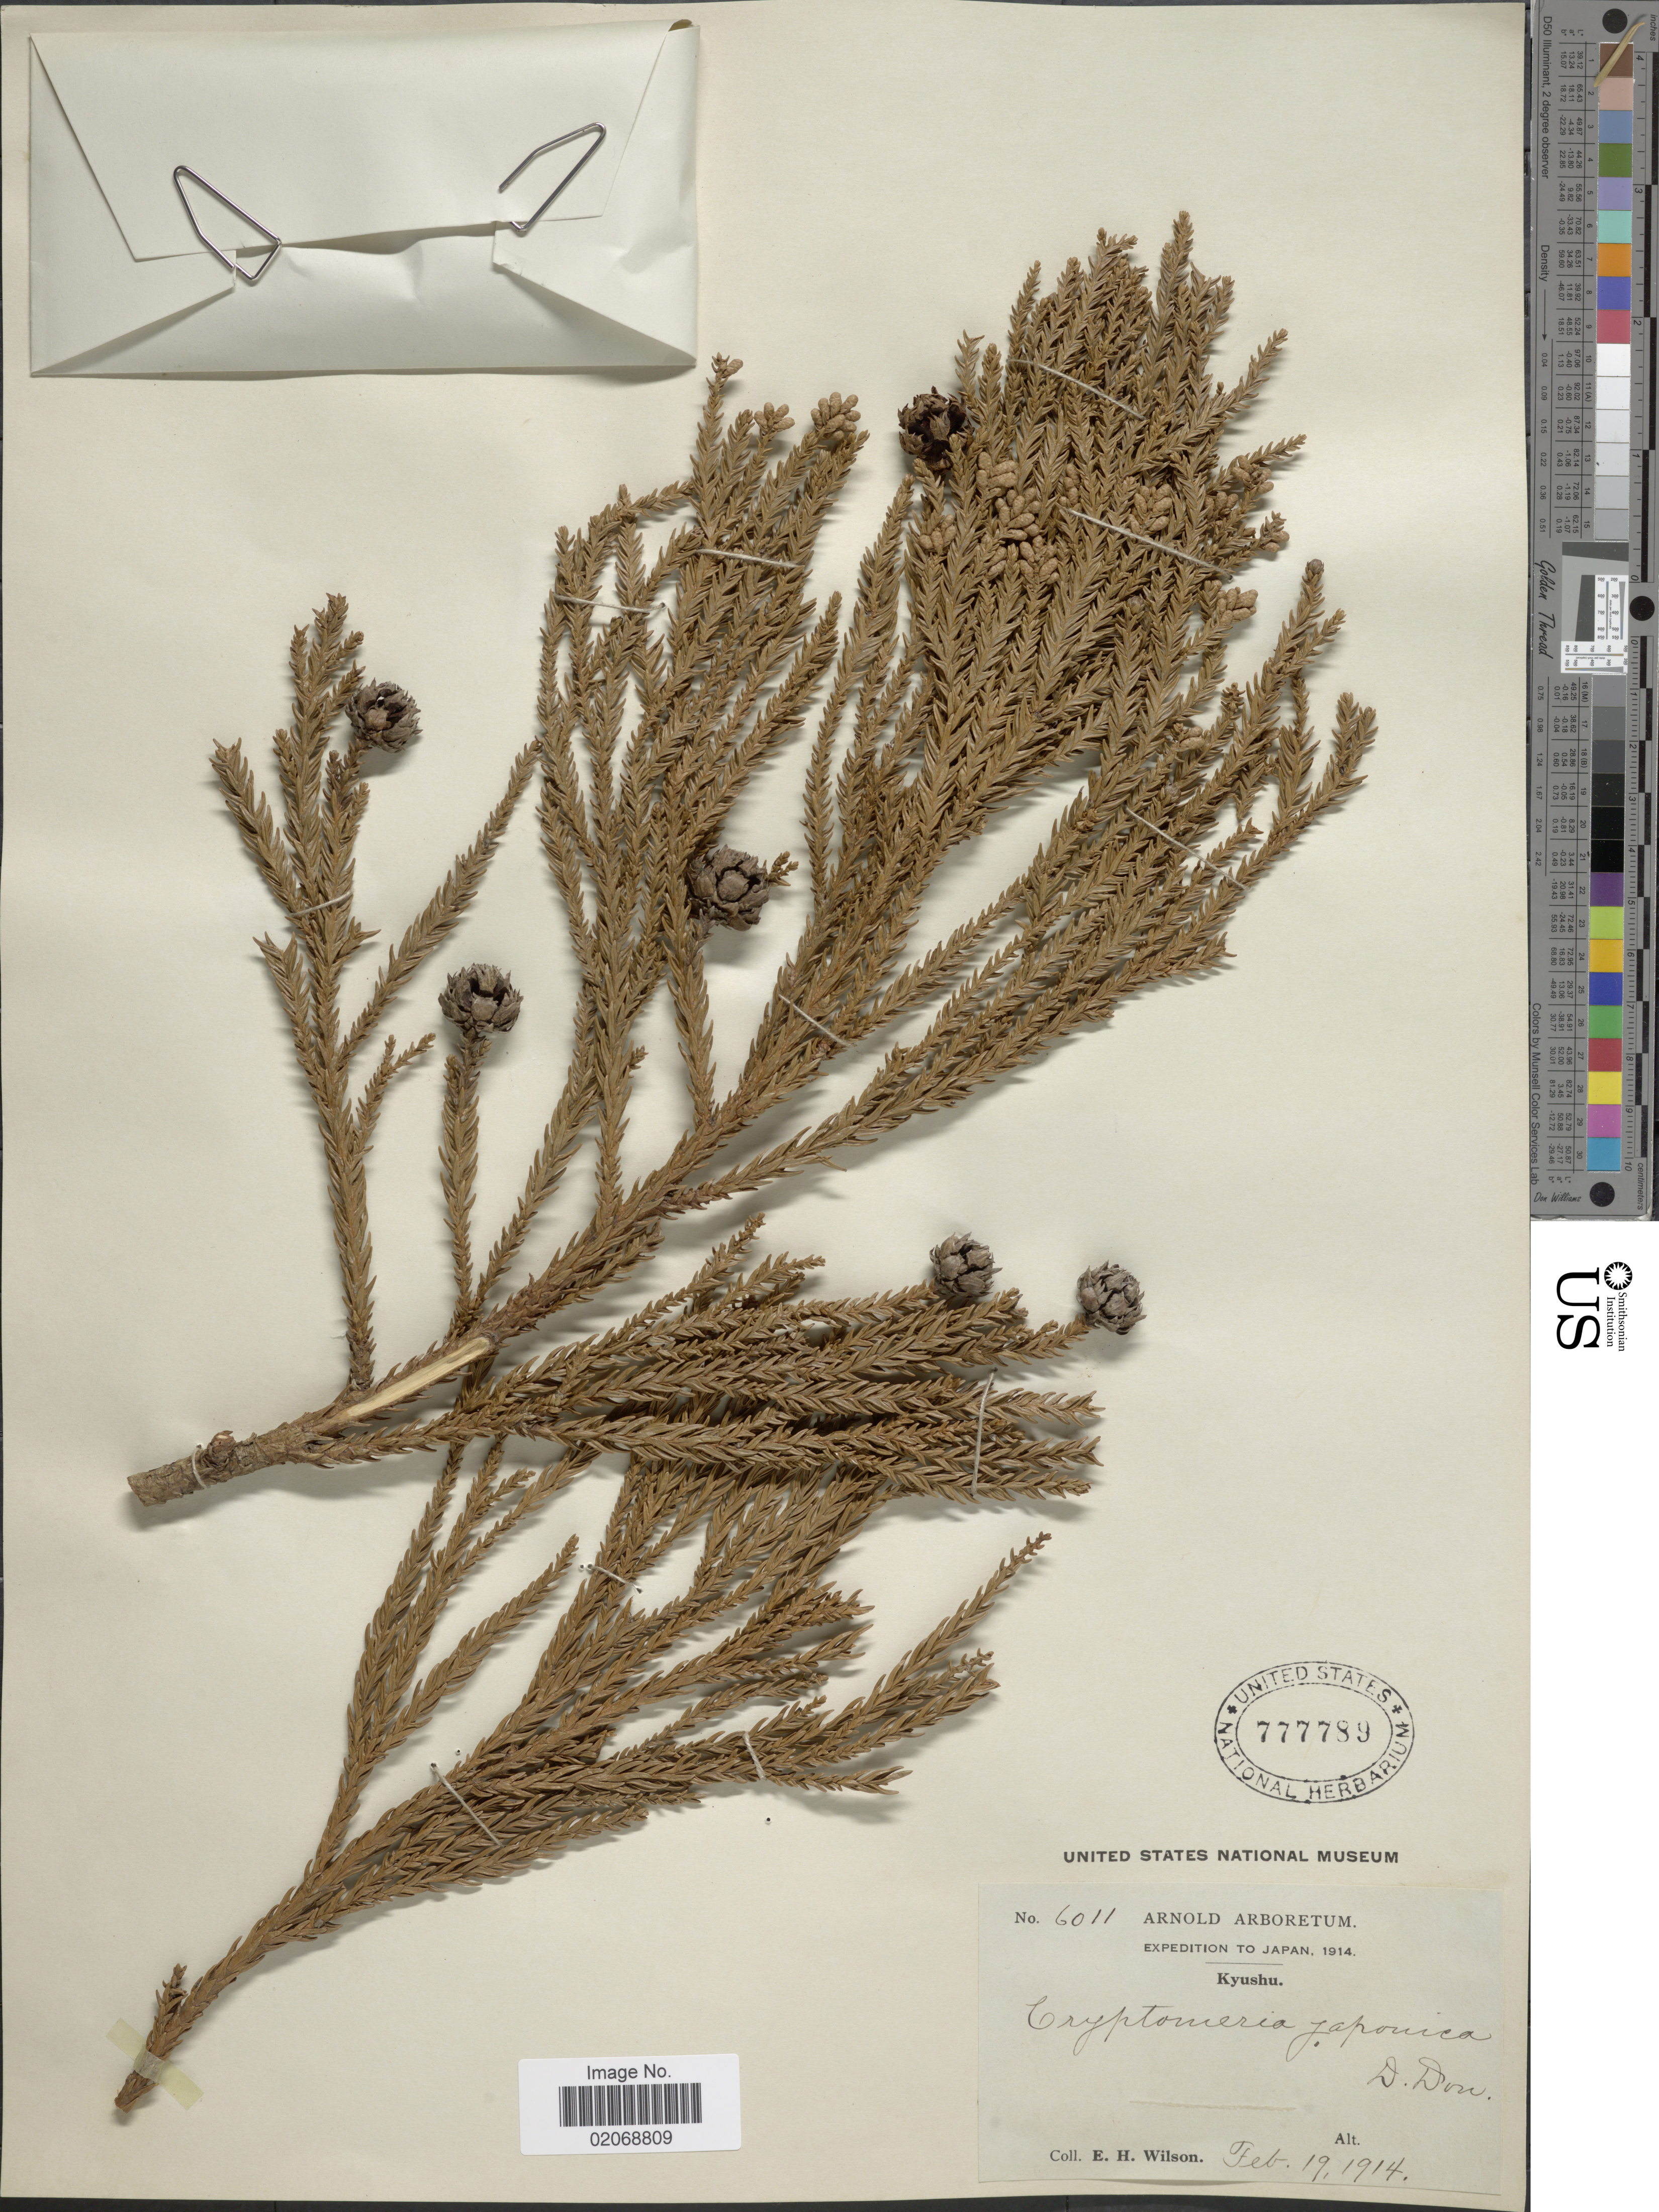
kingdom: Plantae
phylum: Tracheophyta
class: Pinopsida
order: Pinales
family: Cupressaceae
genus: Cryptomeria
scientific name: Cryptomeria japonica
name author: (Thunb. ex L. f.) D. Don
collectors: E. Wilson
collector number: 6011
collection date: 1914-02-19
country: Japan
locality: Kyushu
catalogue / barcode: US 777789